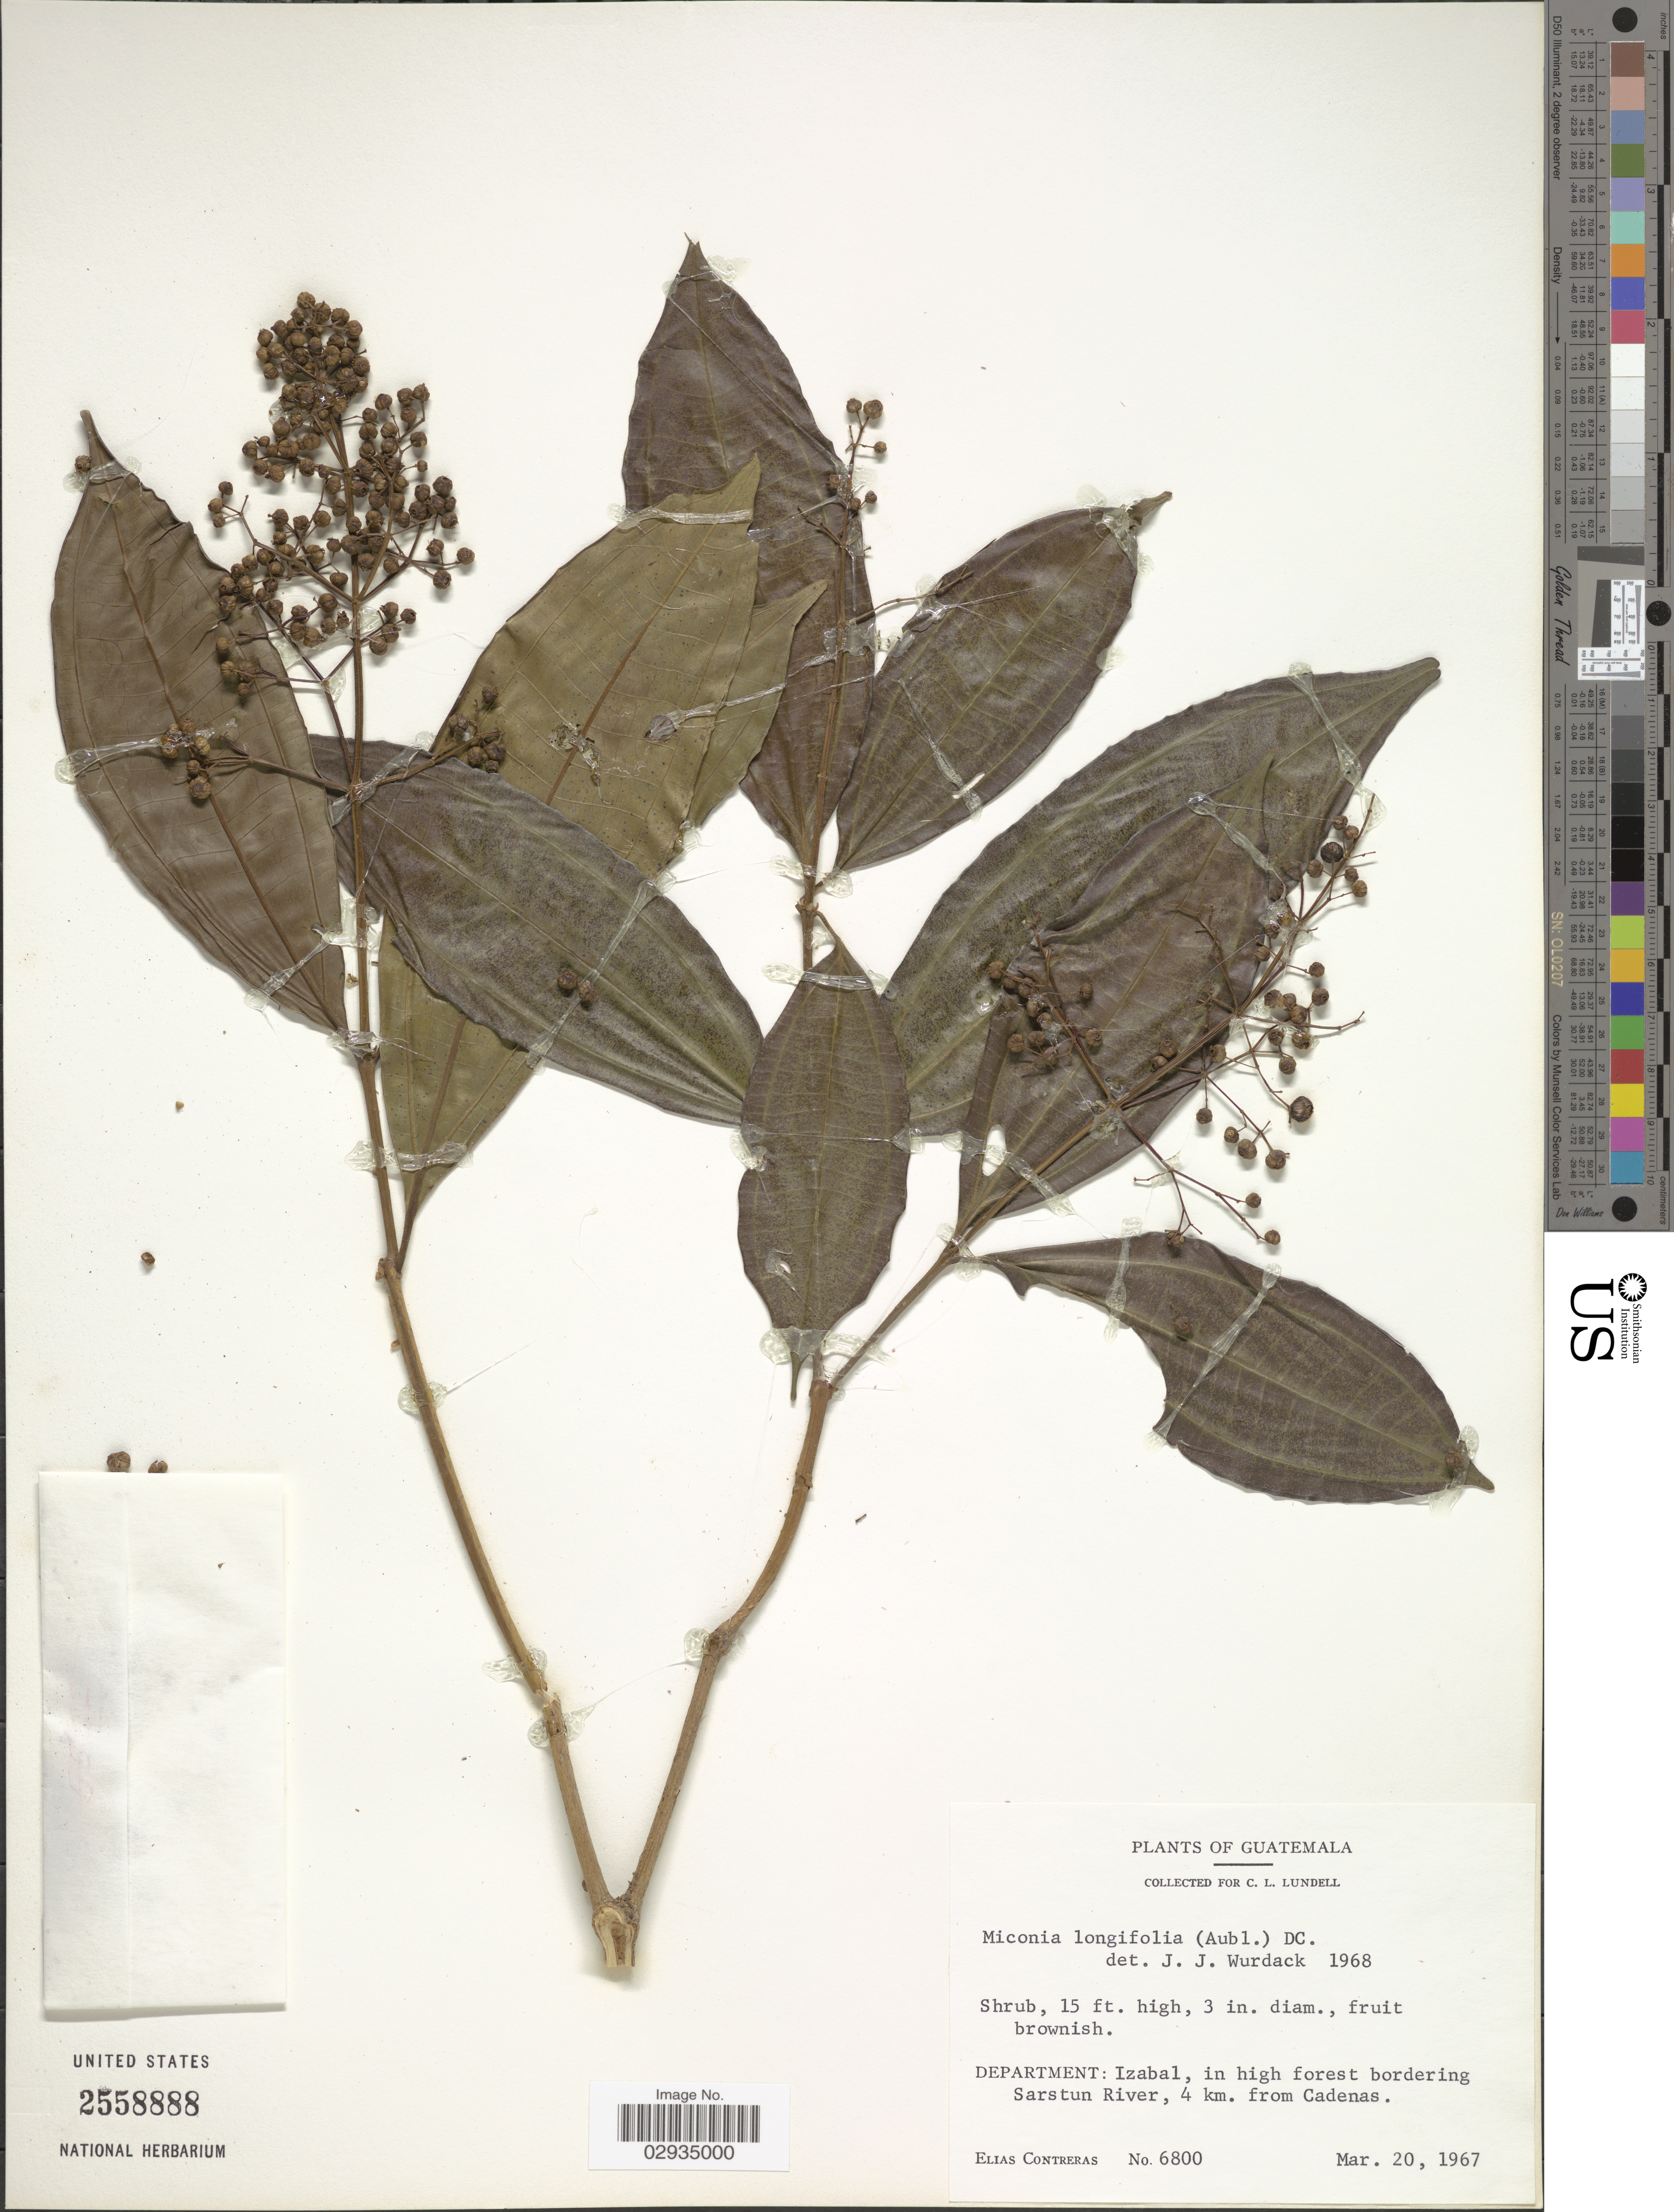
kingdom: Plantae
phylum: Tracheophyta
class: Magnoliopsida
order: Myrtales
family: Melastomataceae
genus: Miconia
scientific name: Miconia longifolia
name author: (Aubl.) DC.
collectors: E. Contreras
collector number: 6800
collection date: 1967-03-20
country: Guatemala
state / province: Izabal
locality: Department: Izabal, in high forest bordering Sarstun River, 4 km. from Cadenas.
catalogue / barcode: US 2558888